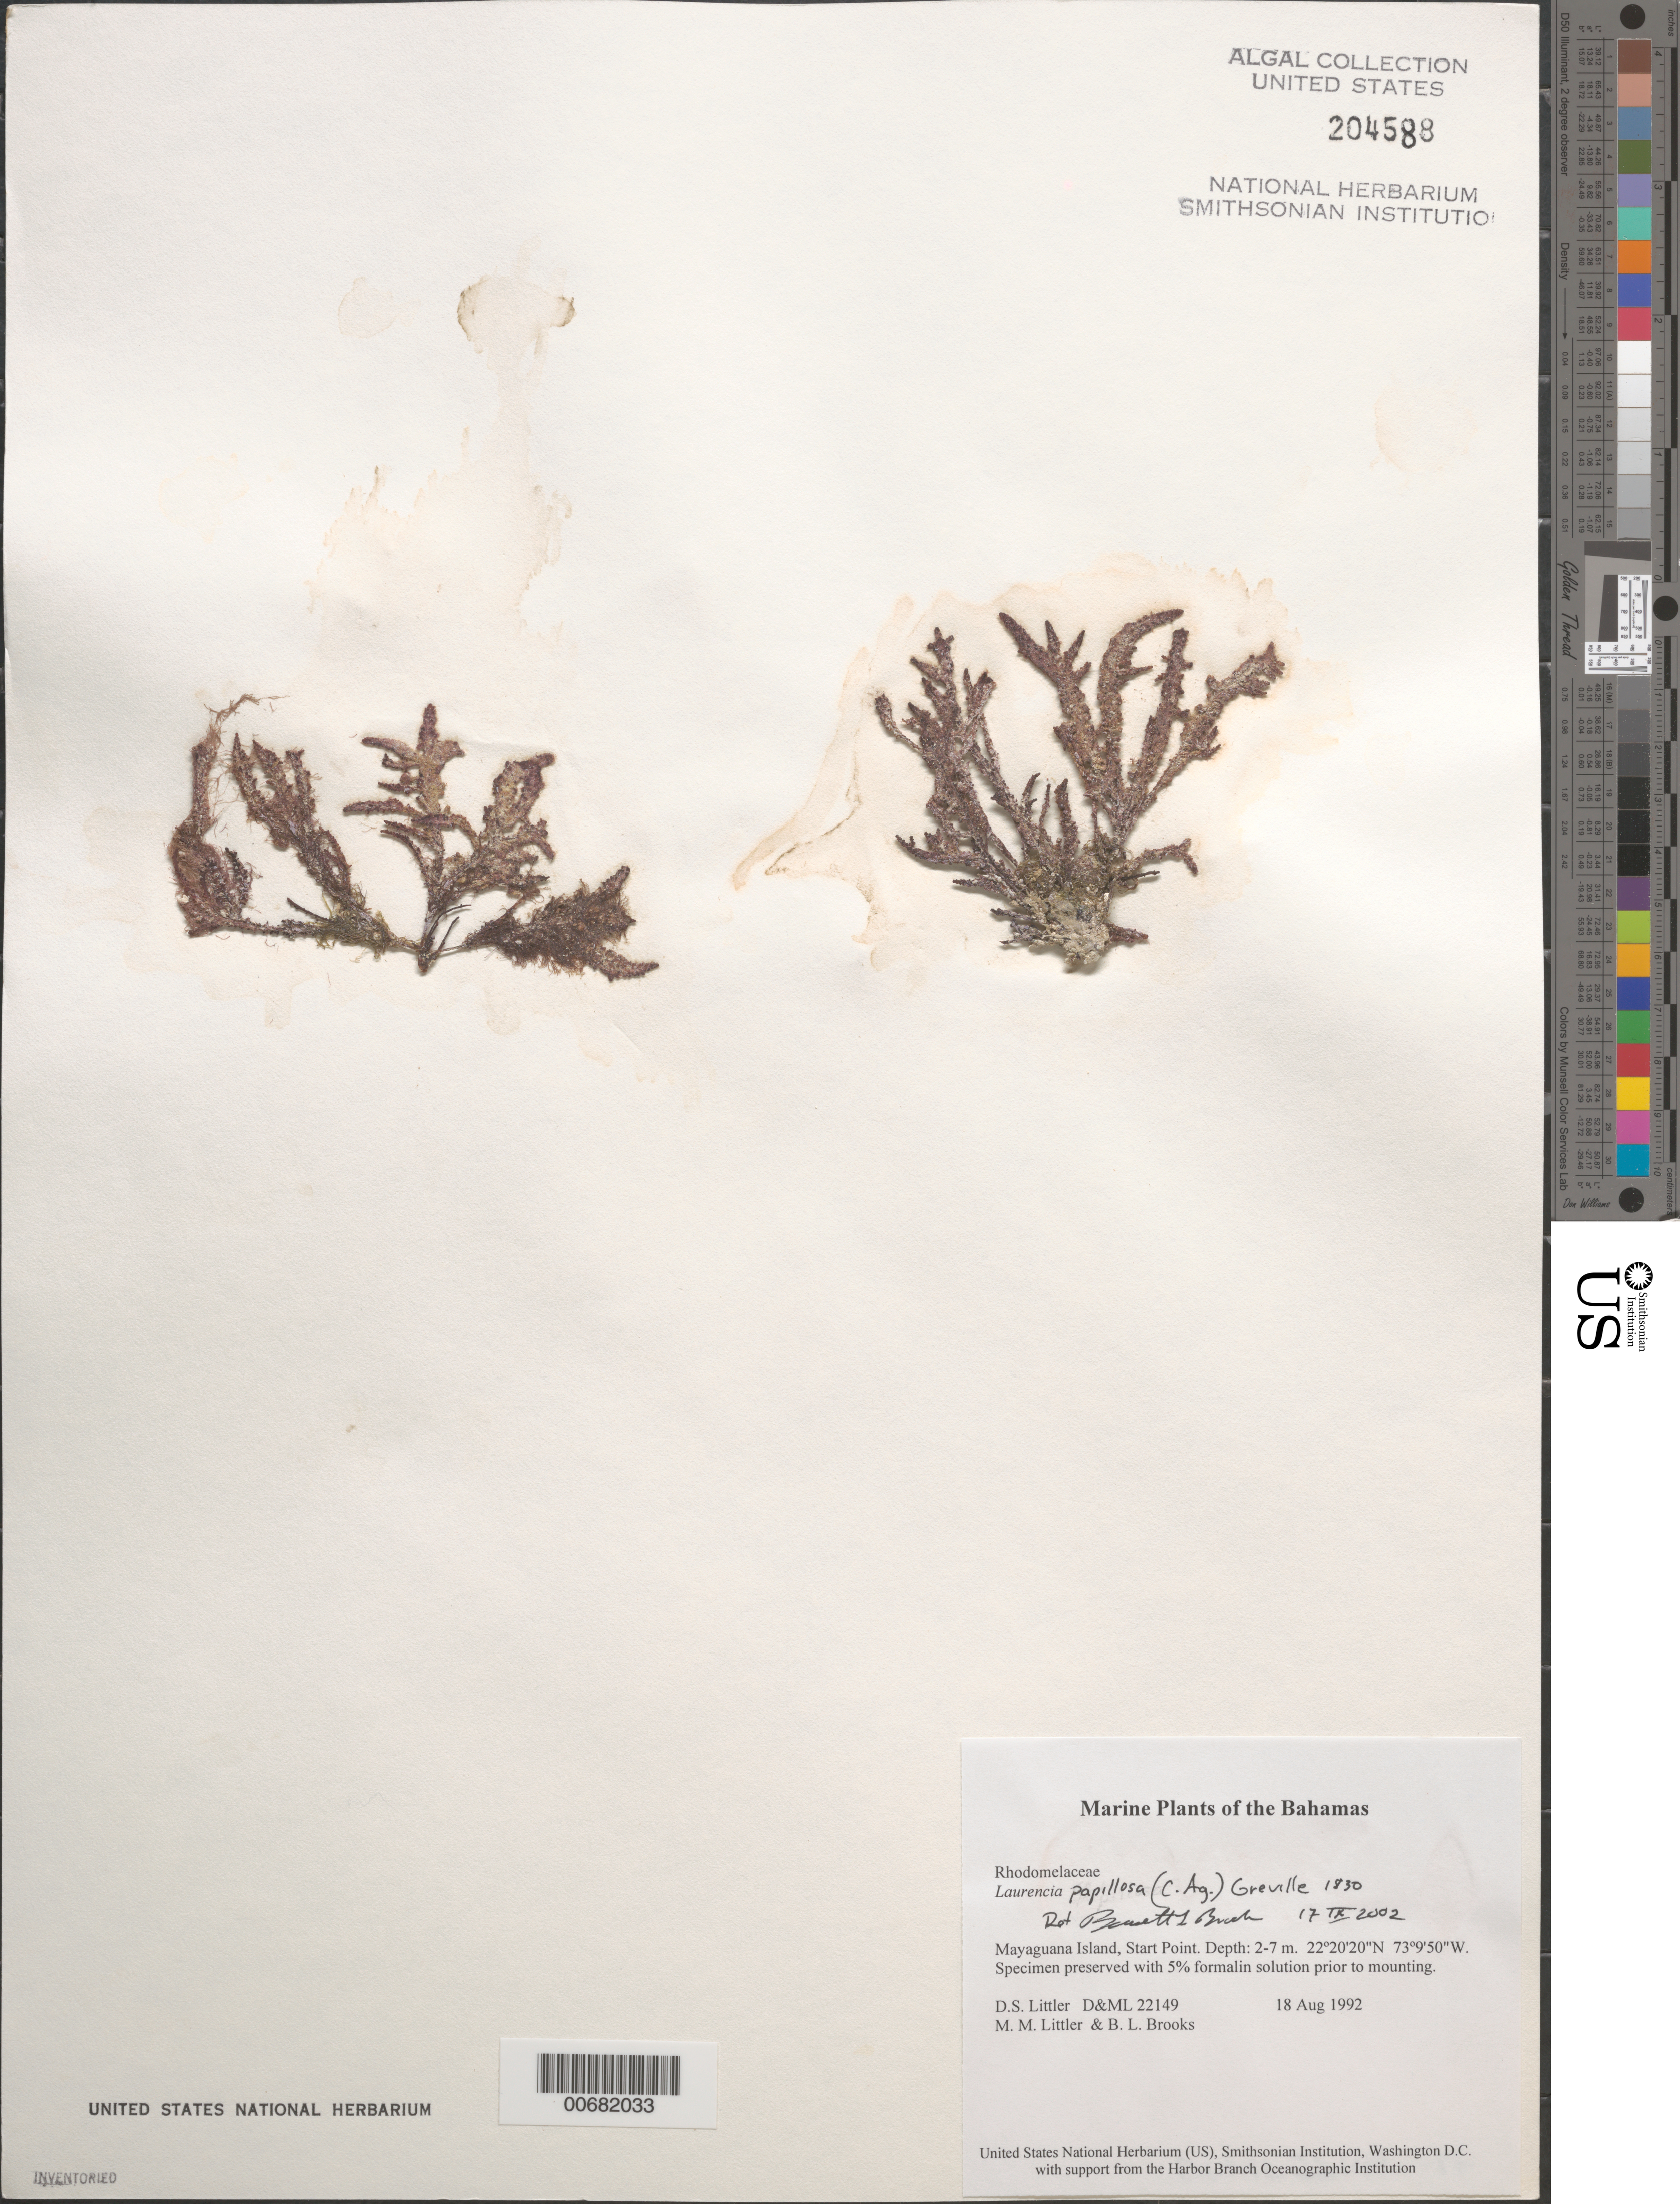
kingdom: Plantae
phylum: Rhodophyta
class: Florideophyceae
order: Ceramiales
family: Rhodomelaceae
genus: Palisada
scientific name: Palisada perforata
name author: (Bory) K.W. Nam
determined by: Algae name updating Project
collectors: D. S. Littler, M. M. Littler & B. Brooks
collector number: D&ML 22149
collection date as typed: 18 Aug 1992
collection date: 1992-08-18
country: Bahamas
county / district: Mayaguana District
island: Mayaguana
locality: Start Point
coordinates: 22 20' 20" N, 73 9' 50" W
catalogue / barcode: US 204588